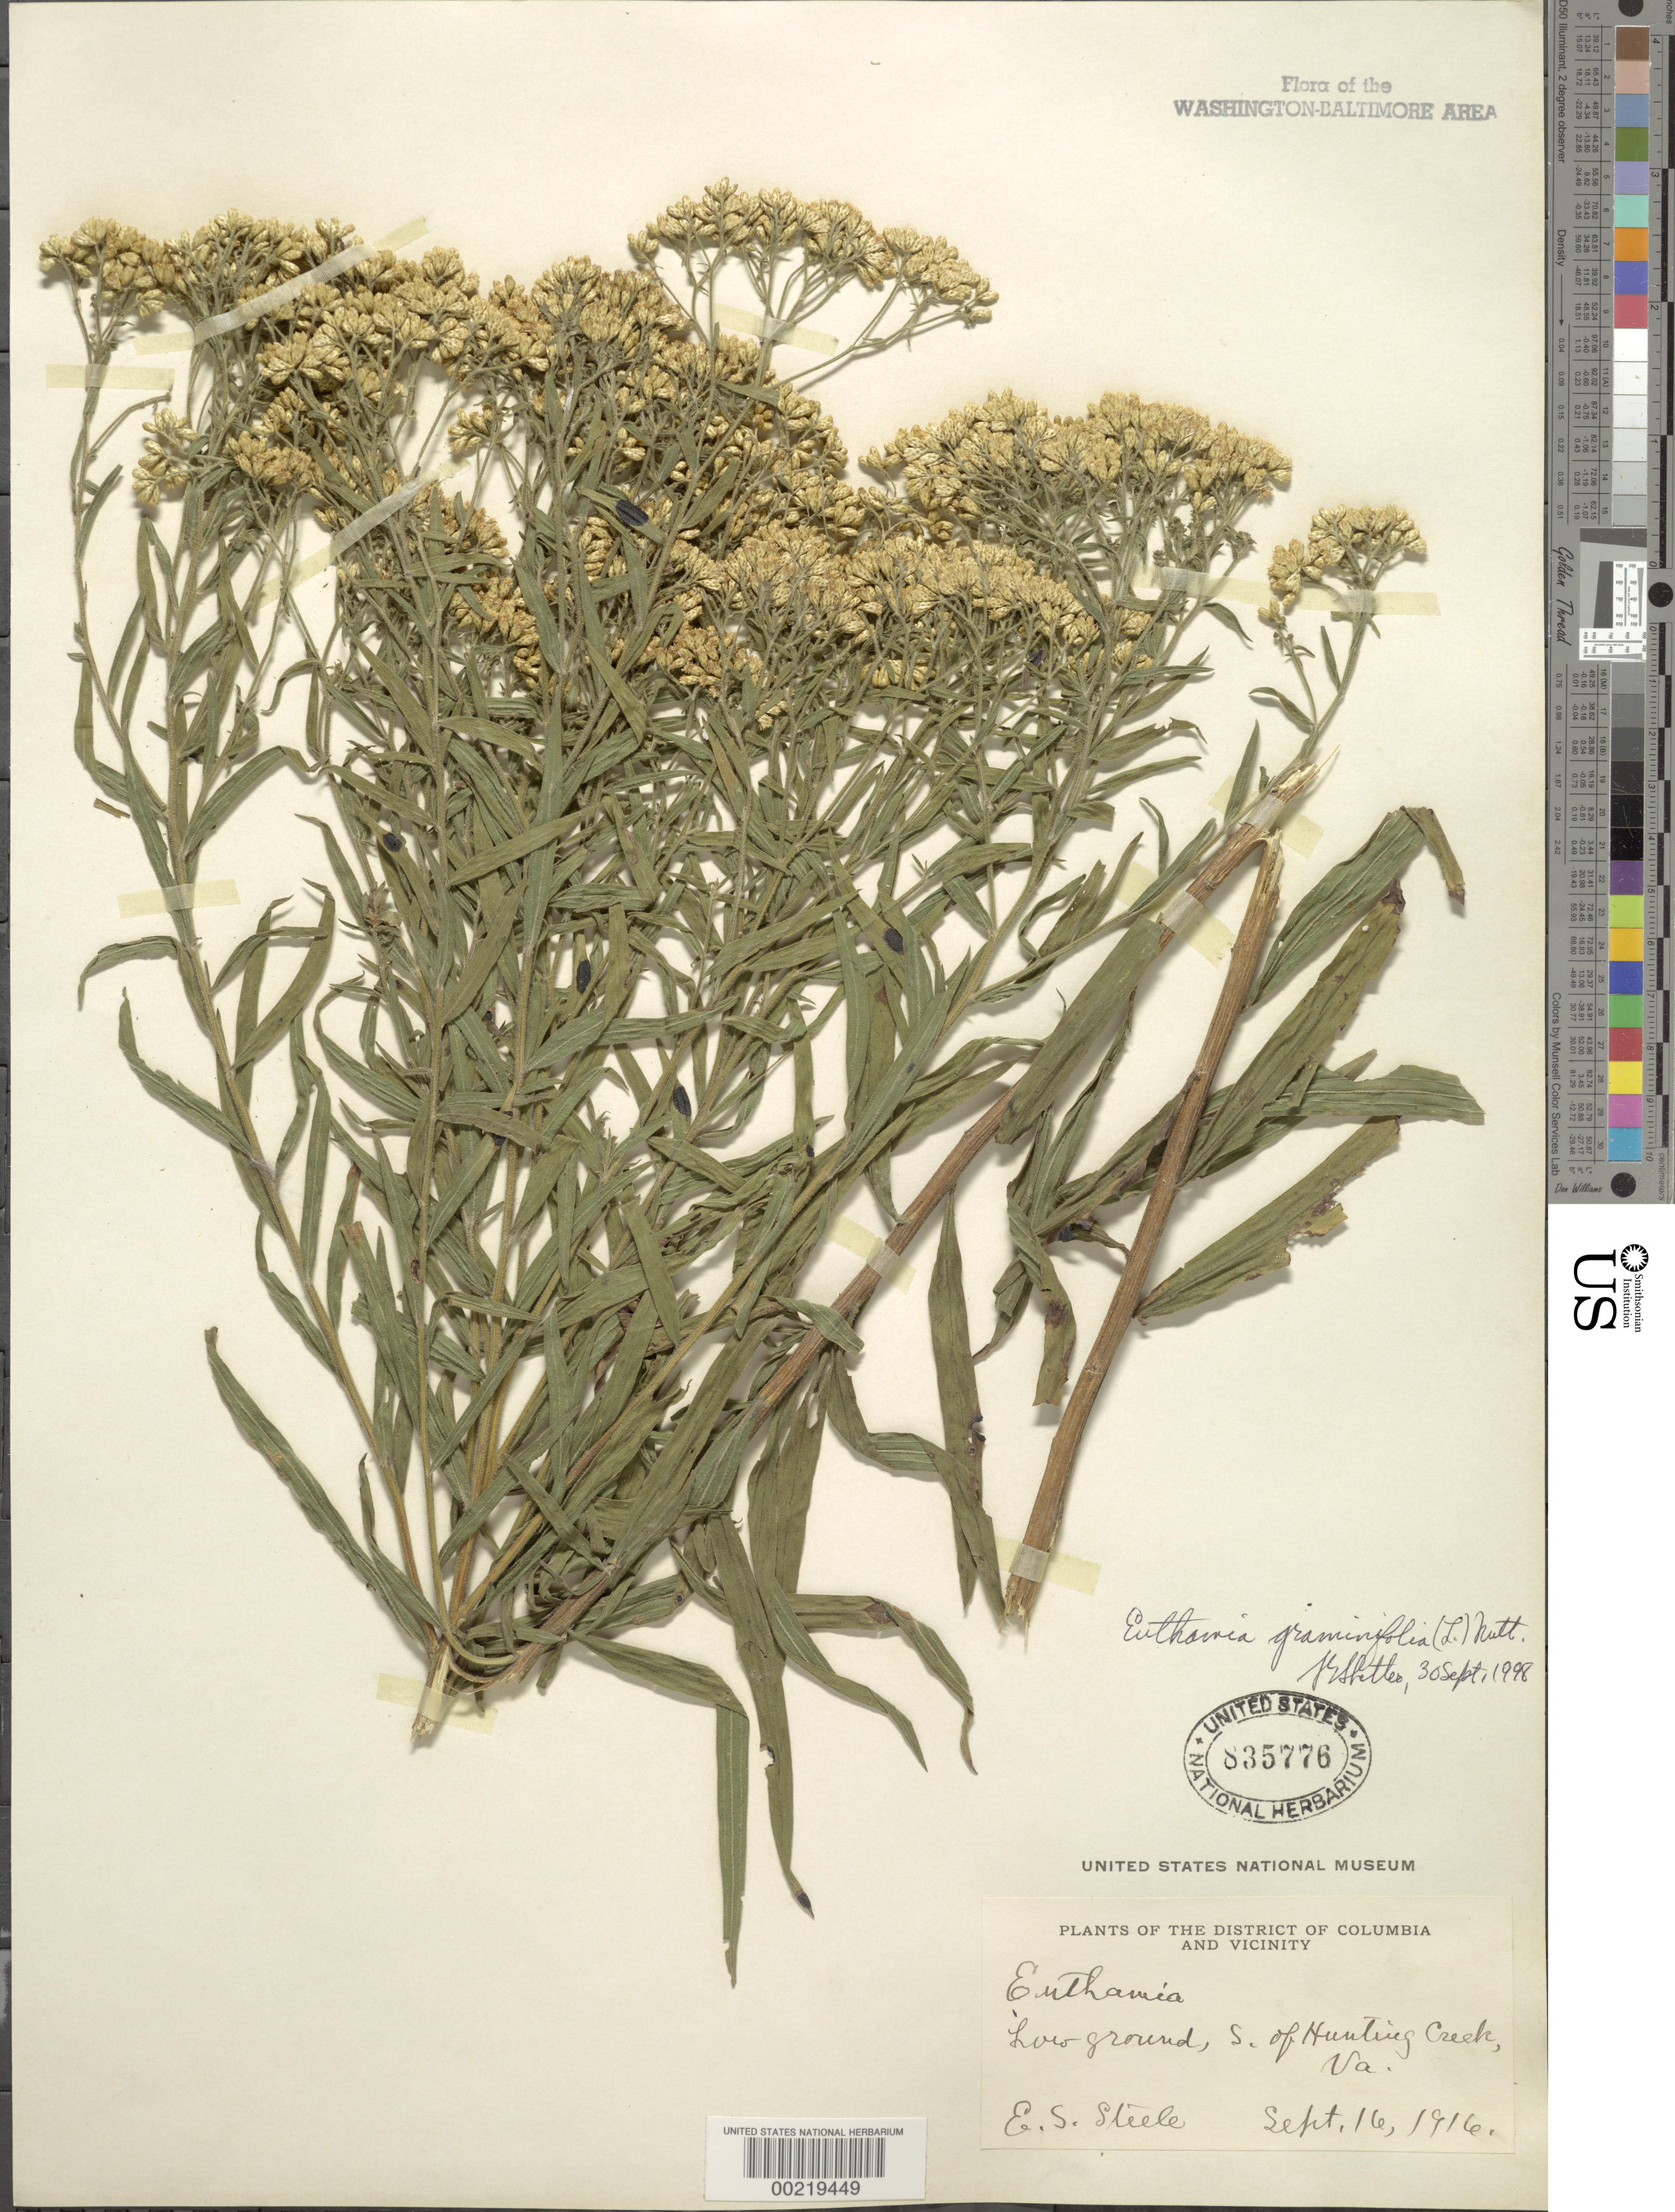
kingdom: Plantae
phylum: Tracheophyta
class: Magnoliopsida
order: Asterales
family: Asteraceae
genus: Euthamia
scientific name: Euthamia graminifolia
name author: (L.) Nutt.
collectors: E. Steele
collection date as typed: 16 Sep 1916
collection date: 1916-09-16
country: United States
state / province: Virginia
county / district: Fairfax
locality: South of Hunting Creek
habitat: Low ground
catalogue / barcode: US 835776